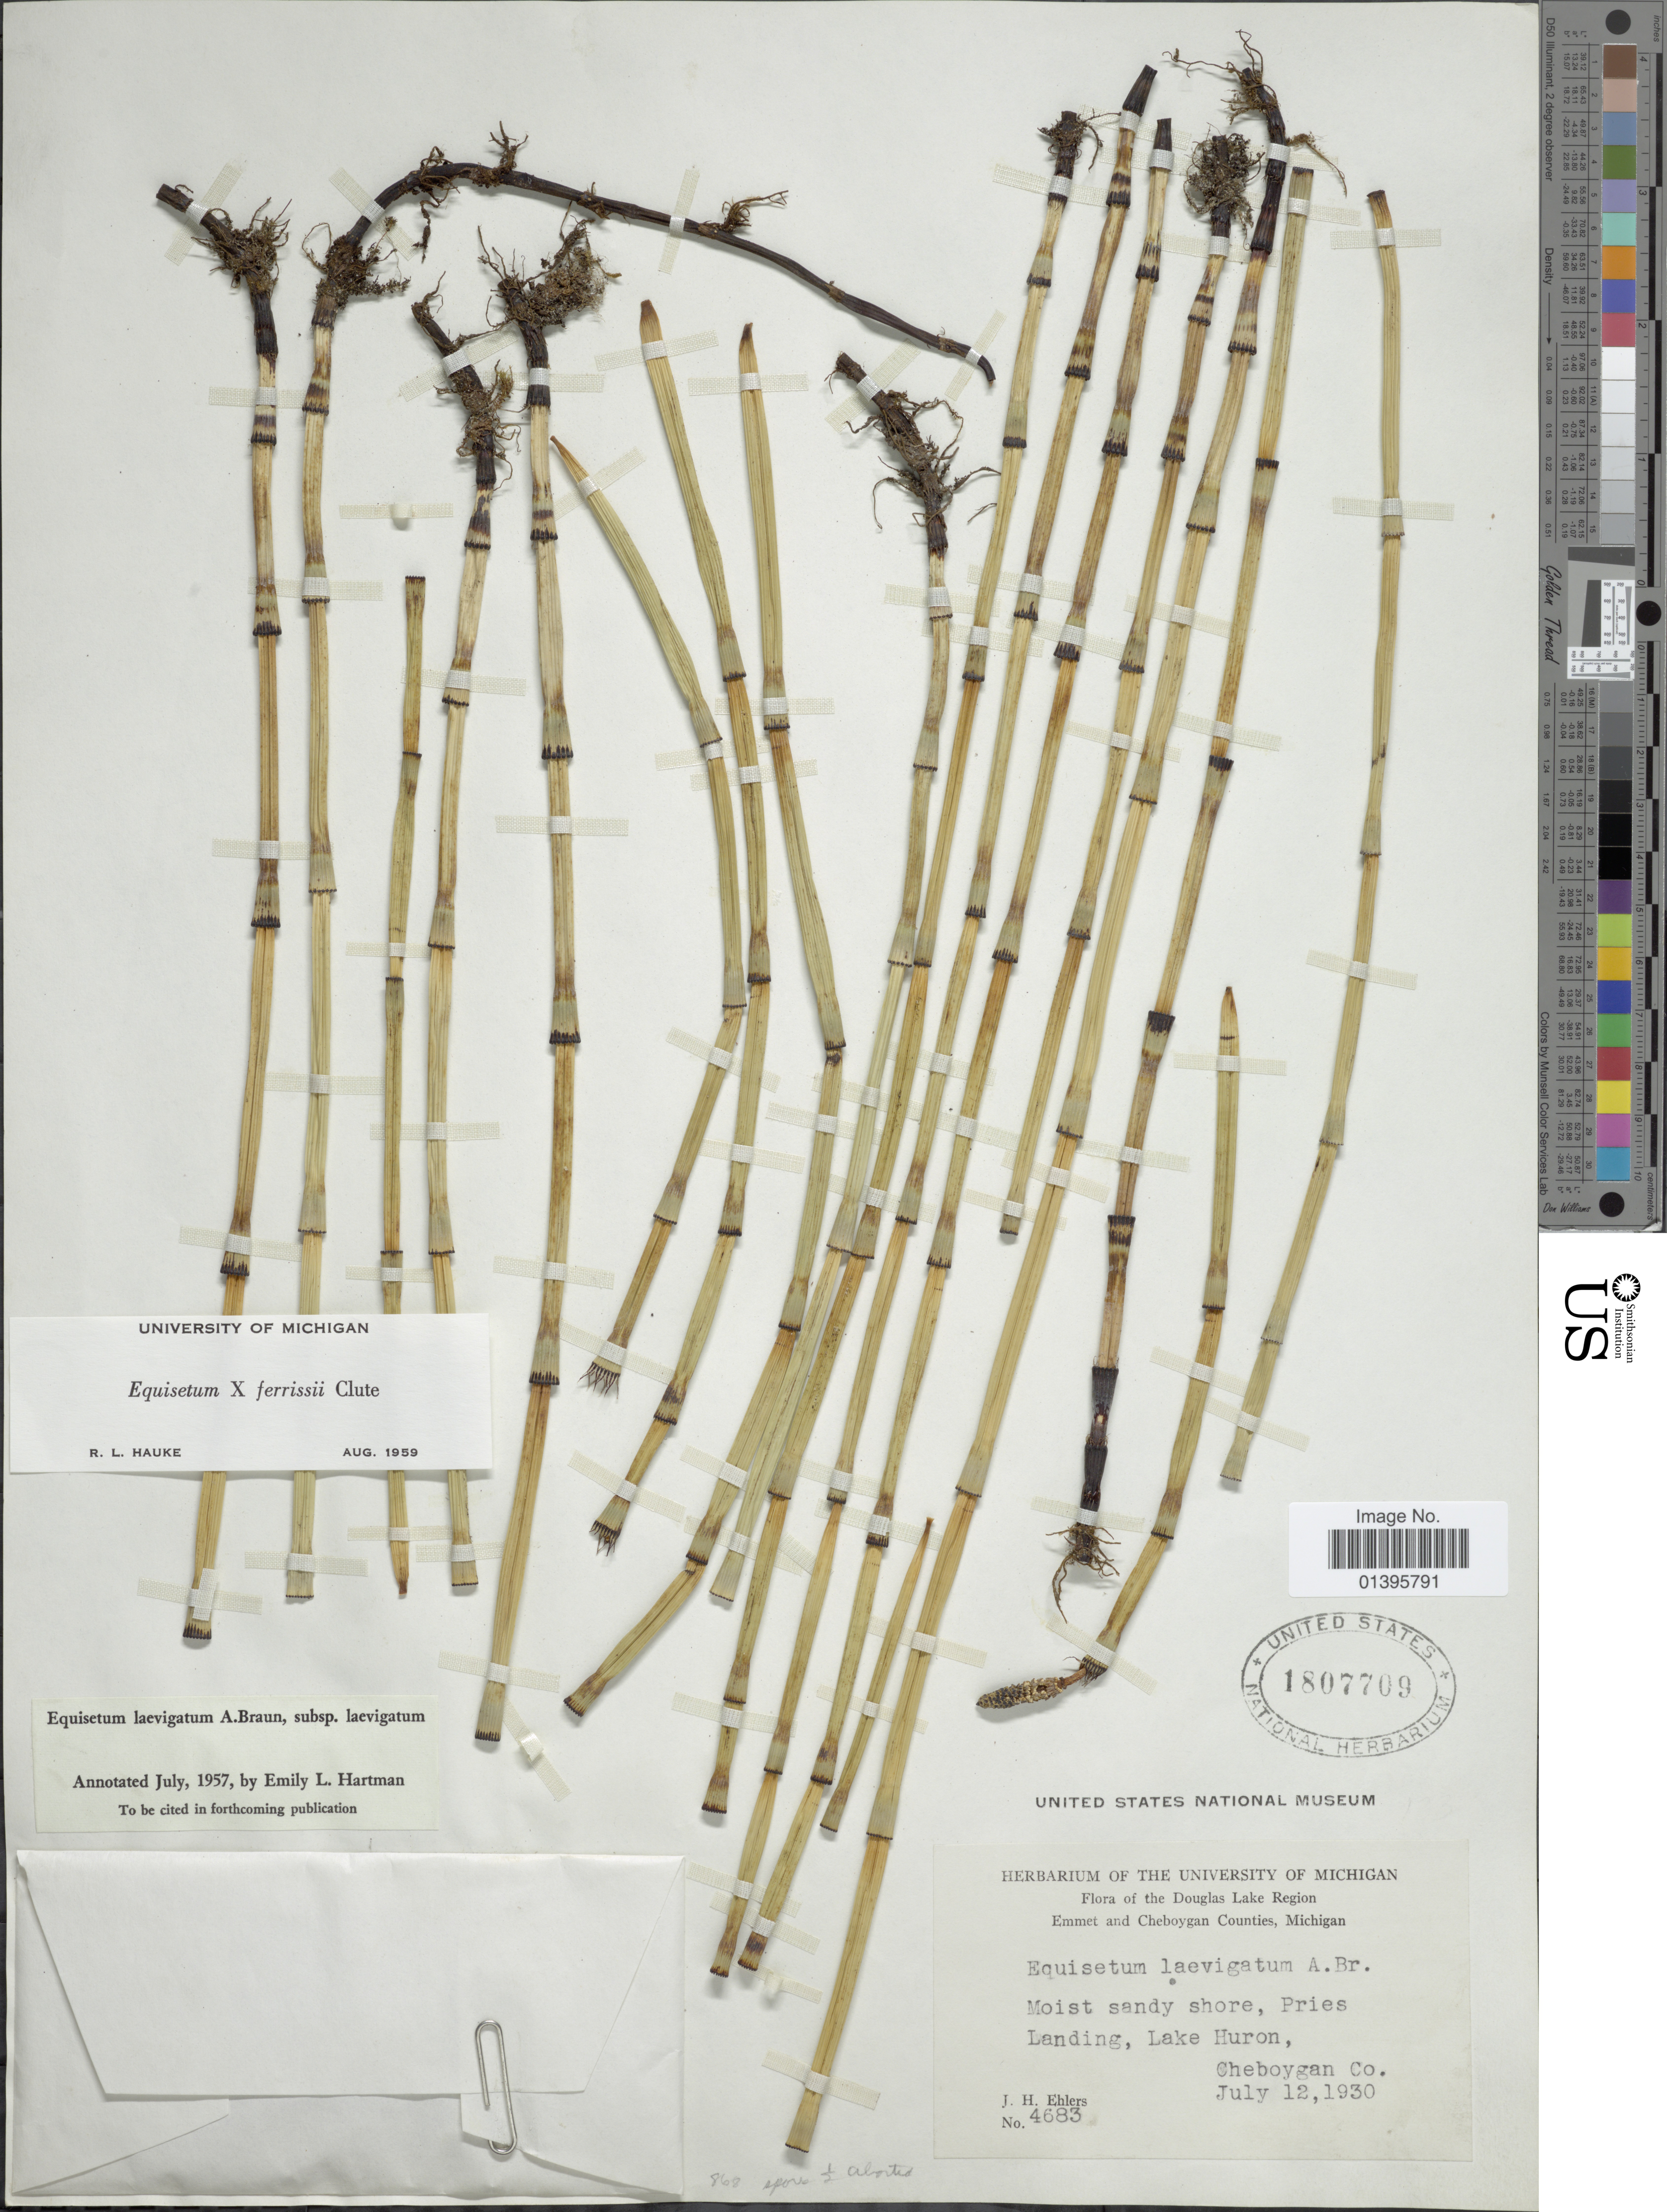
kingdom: Plantae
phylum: Tracheophyta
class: Polypodiopsida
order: Equisetales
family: Equisetaceae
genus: Equisetum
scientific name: Equisetum x ferrissii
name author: Clute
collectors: J. H. Ehlers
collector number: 4683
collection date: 1930-07-12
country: United States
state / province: Michigan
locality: Flora of the Douglas Lake Region. Emmet and Cheboygan Counties. Moist sandy shore, Pries Landing, Lake Huron, Cheboygan Co.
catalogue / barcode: US 1807709